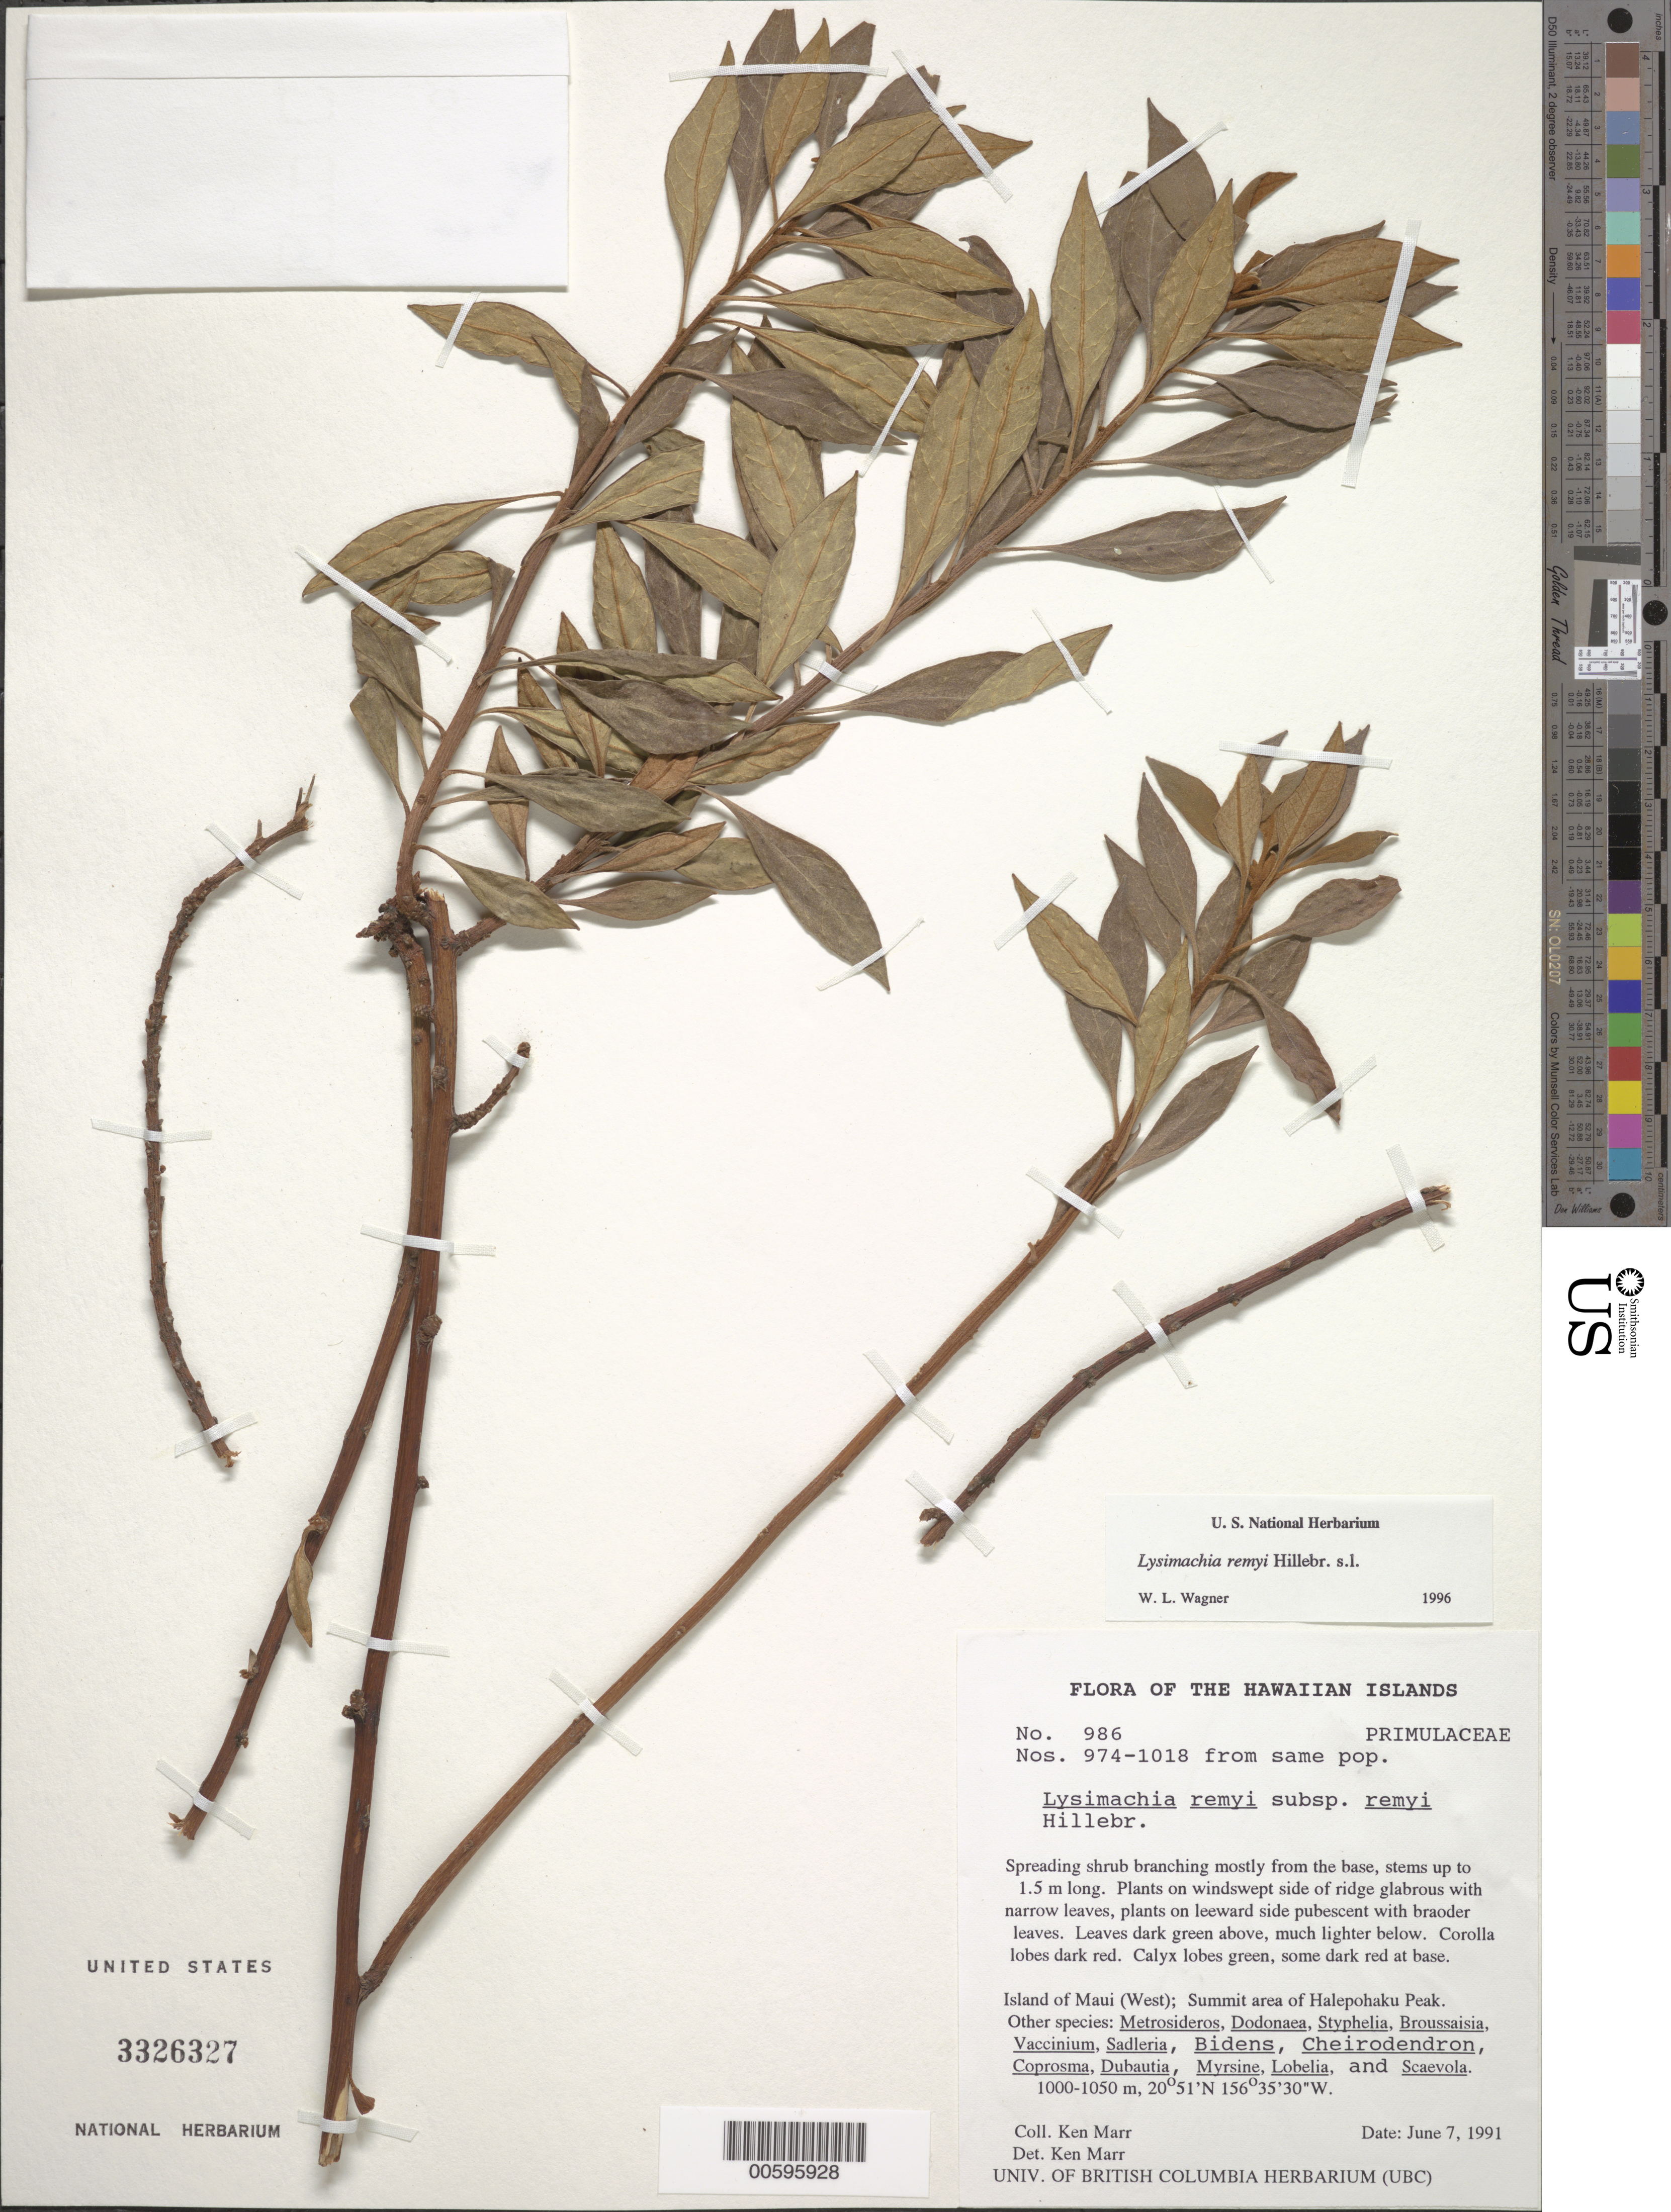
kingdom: Plantae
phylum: Tracheophyta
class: Magnoliopsida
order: Ericales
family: Primulaceae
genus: Lysimachia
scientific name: Lysimachia remyi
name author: Hillebr.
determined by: Wagner, W. L., (BOT), Smithsonian Institution - National Museum of Natural History (UNITED STATES)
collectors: K. Marr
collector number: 986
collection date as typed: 7 Jun 1991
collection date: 1991-06-07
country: United States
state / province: Hawaii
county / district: Maui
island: Maui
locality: W Maui; Summit area of Halepohaku Peak.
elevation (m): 1000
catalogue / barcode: US 3326327